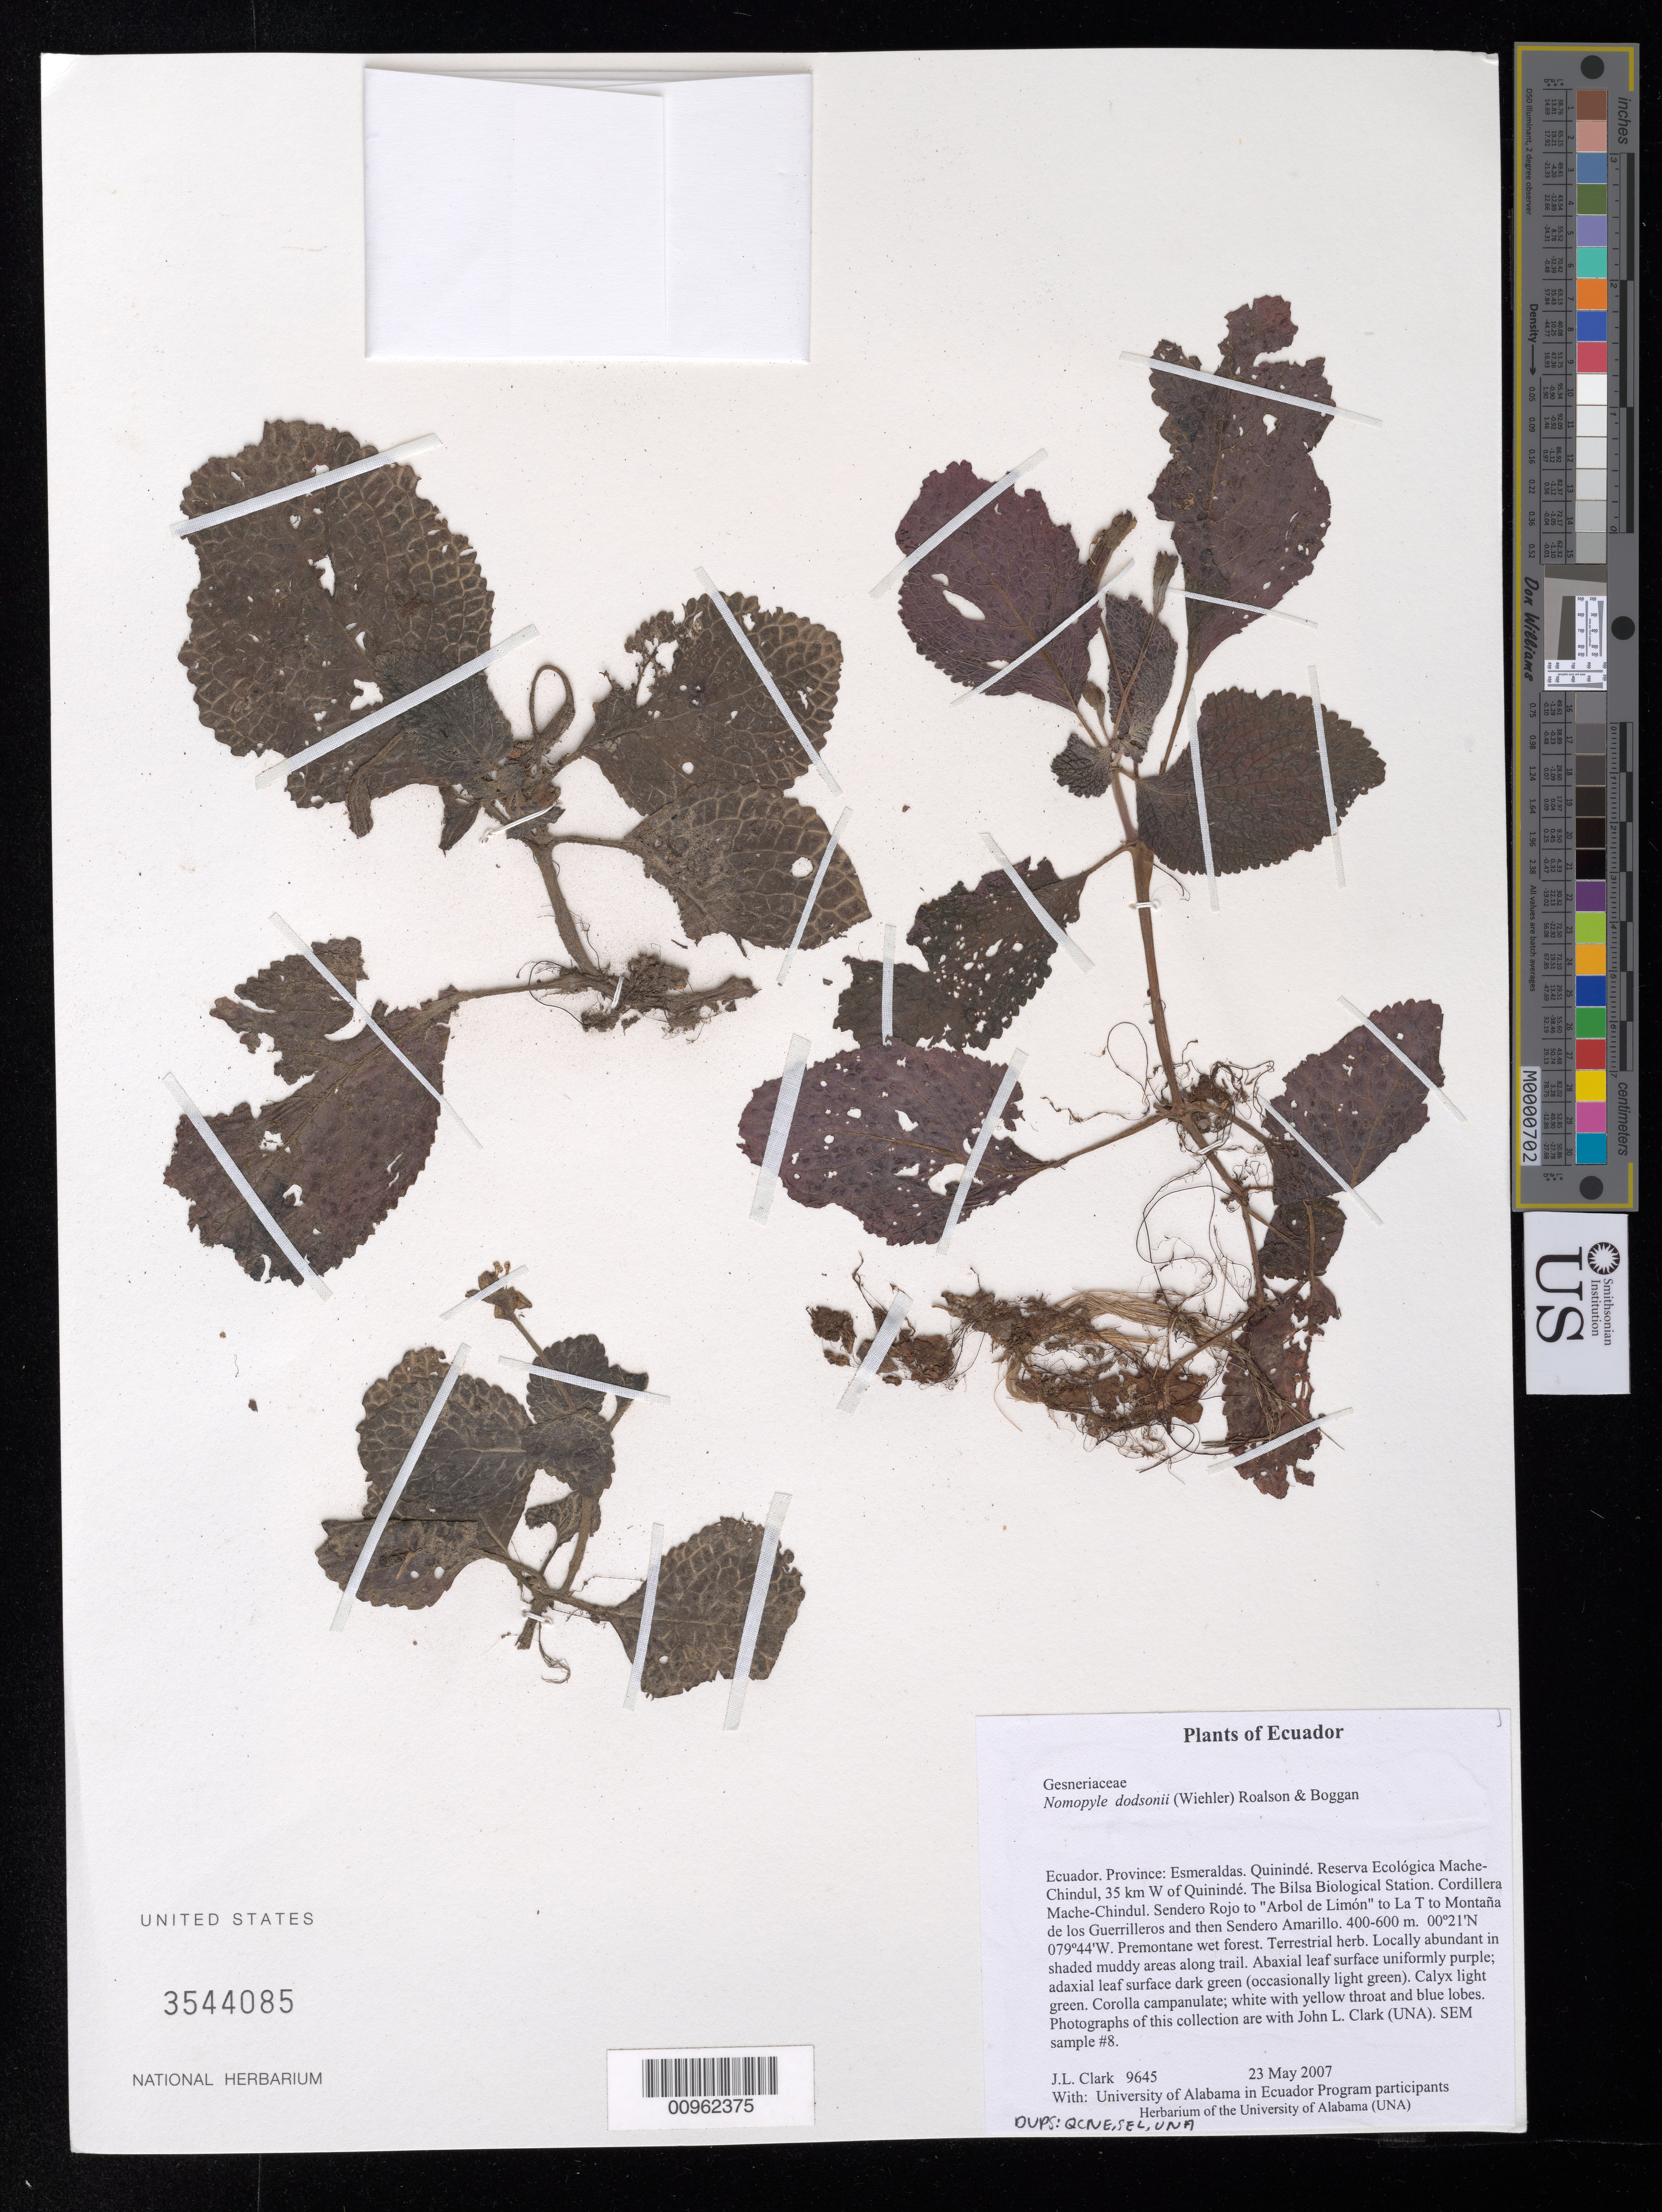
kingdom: Plantae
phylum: Tracheophyta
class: Magnoliopsida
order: Lamiales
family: Gesneriaceae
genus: Nomopyle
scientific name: Nomopyle dodsonii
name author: (Wiehler) Roalson & Boggan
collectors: J. L. Clark & University of Alabama in Ecuador Program participants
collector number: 9645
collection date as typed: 23 May 2007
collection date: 2007-05-23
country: Ecuador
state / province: Esmeraldas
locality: Quinindé. Reserva Ecológica Mache-Chindul, 35 km W of Quinindé. The Bilsa Biological Station. Cordillera Mache-Chindul. Sendero Rojo to "Arbol de Limón" to La T to Montaña de los Guerrilleros and then Sendero Amarillo.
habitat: Premontane wet forest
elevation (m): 400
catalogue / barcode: US 3544085